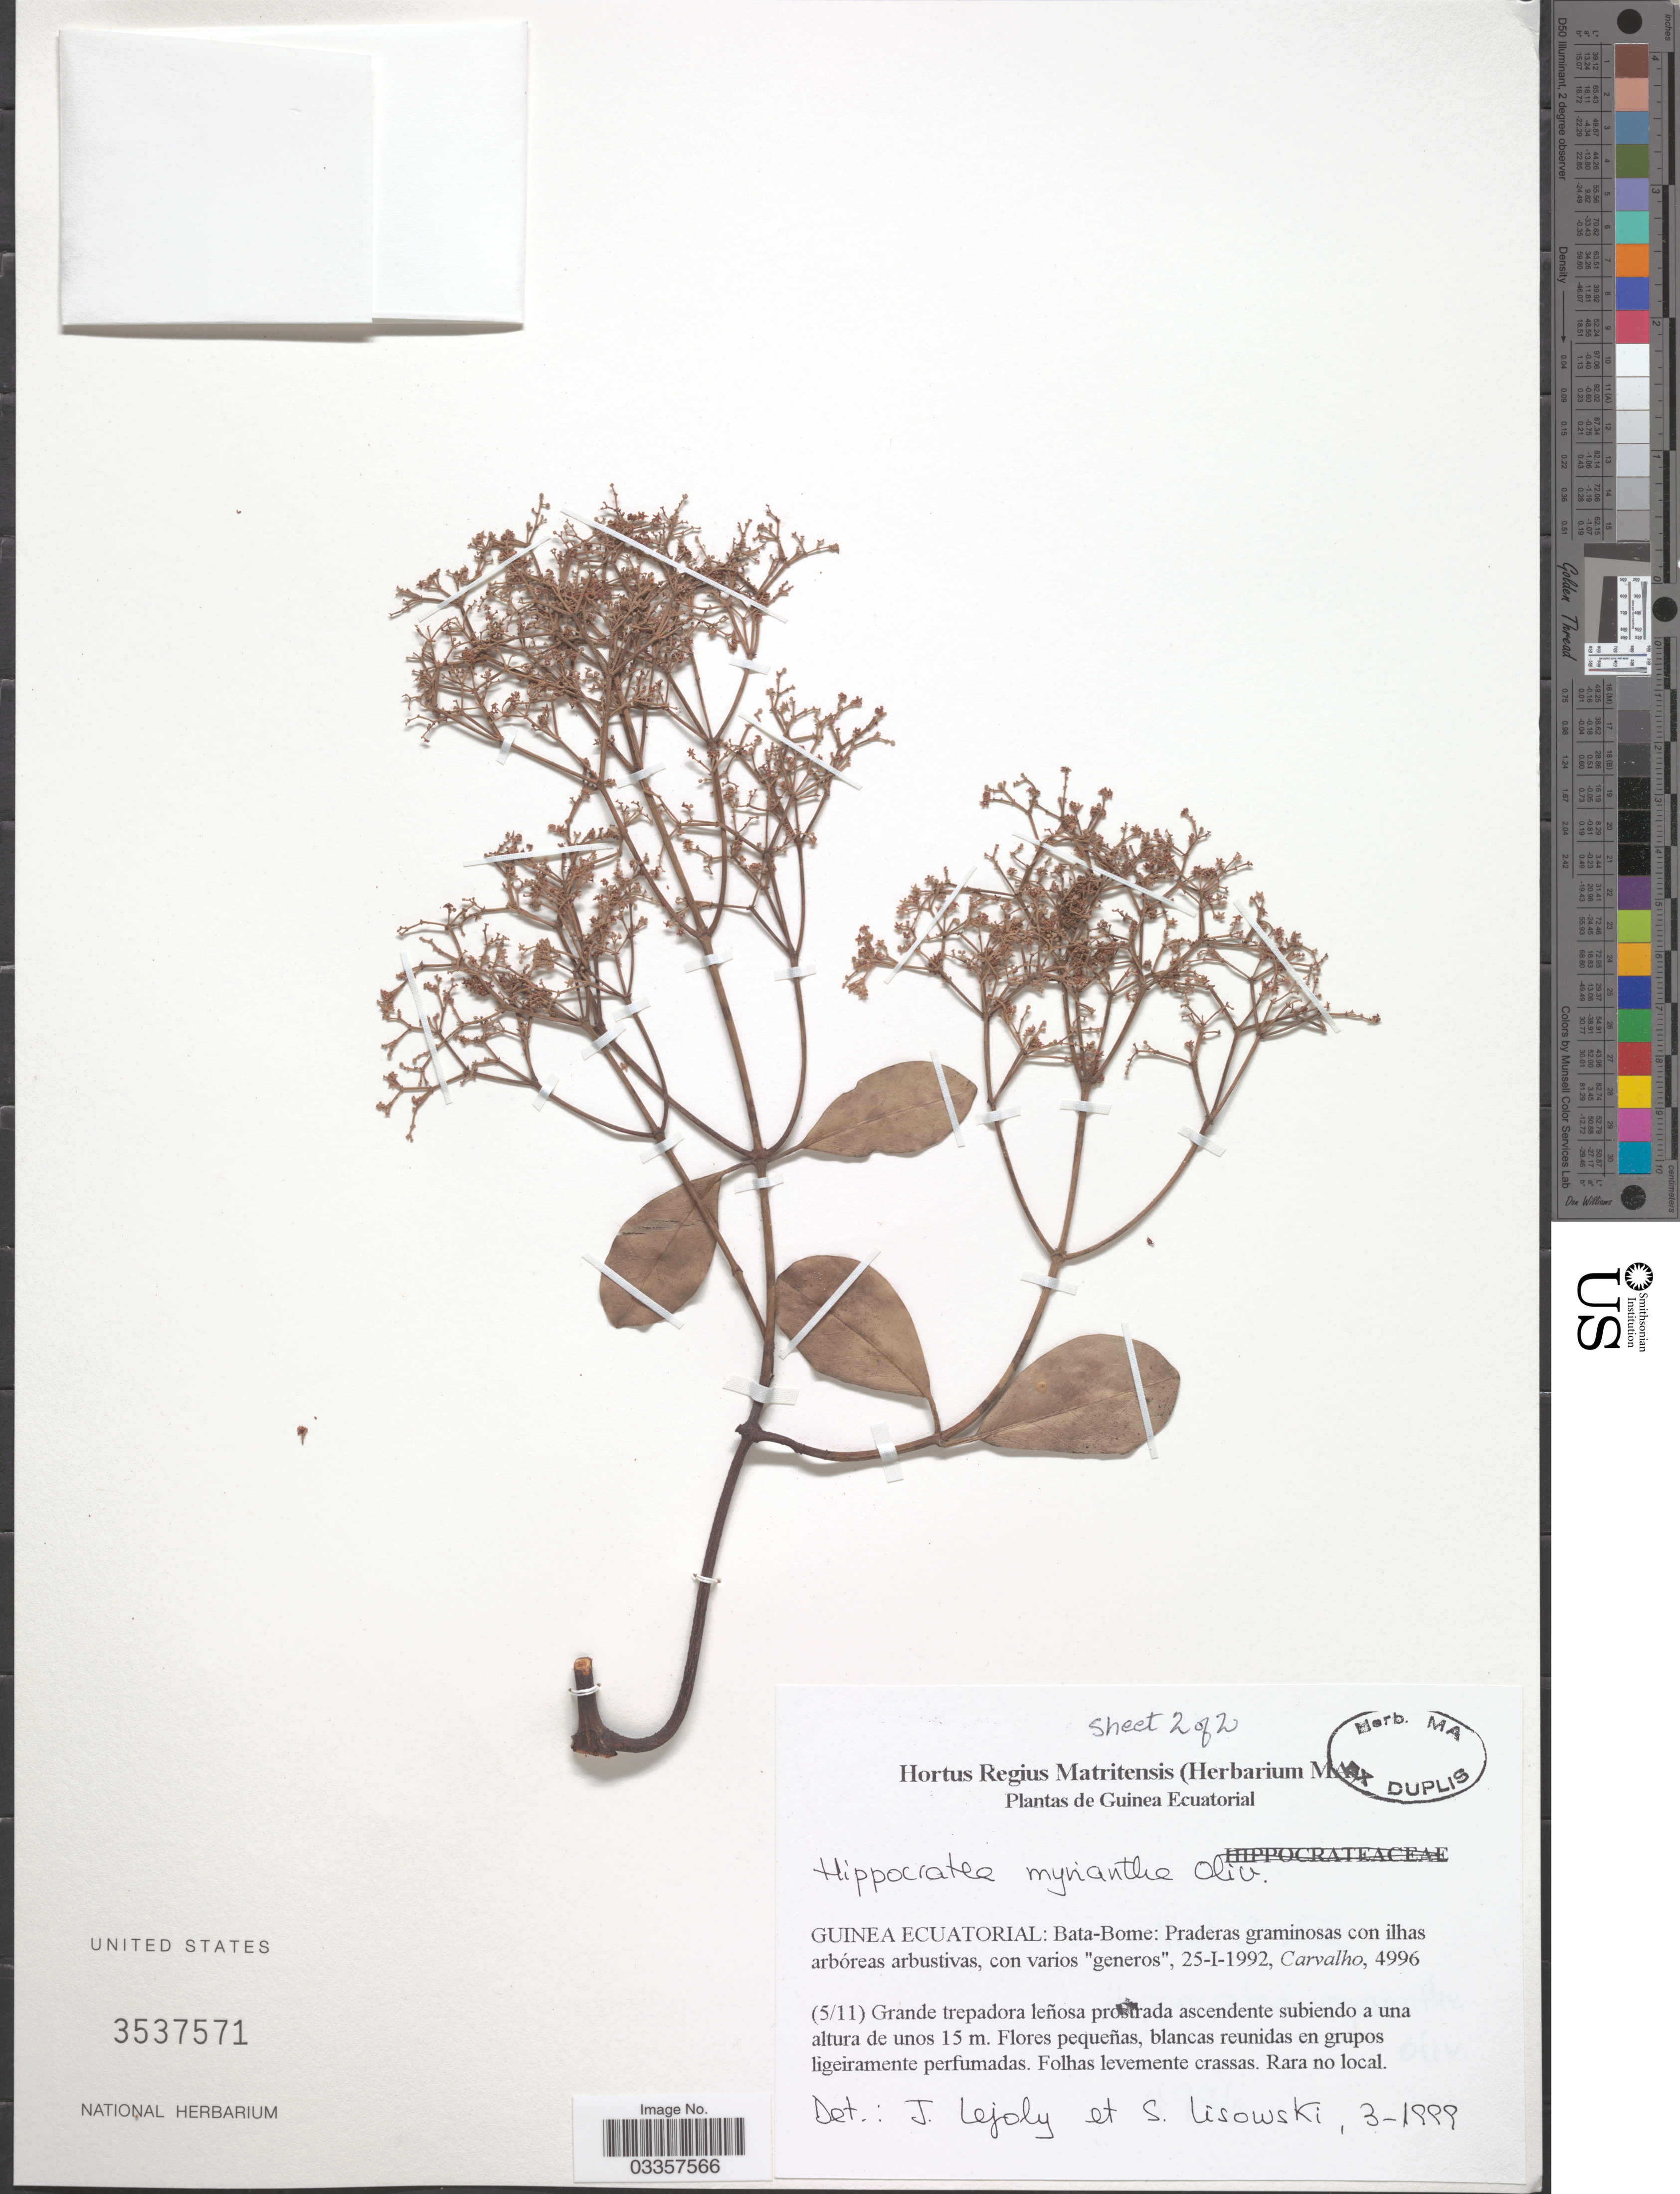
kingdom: Plantae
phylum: Tracheophyta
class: Magnoliopsida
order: Celastrales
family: Celastraceae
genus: Hippocratea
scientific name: Hippocratea myriantha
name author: Oliv.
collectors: Carvalho, --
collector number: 4996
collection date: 1992-01-25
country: Equatorial Guinea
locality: Guinea Ecuatorial: Bata-Bome: Praderas graminosas con ilhas arbóreas arbustivas.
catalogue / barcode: US 3537571